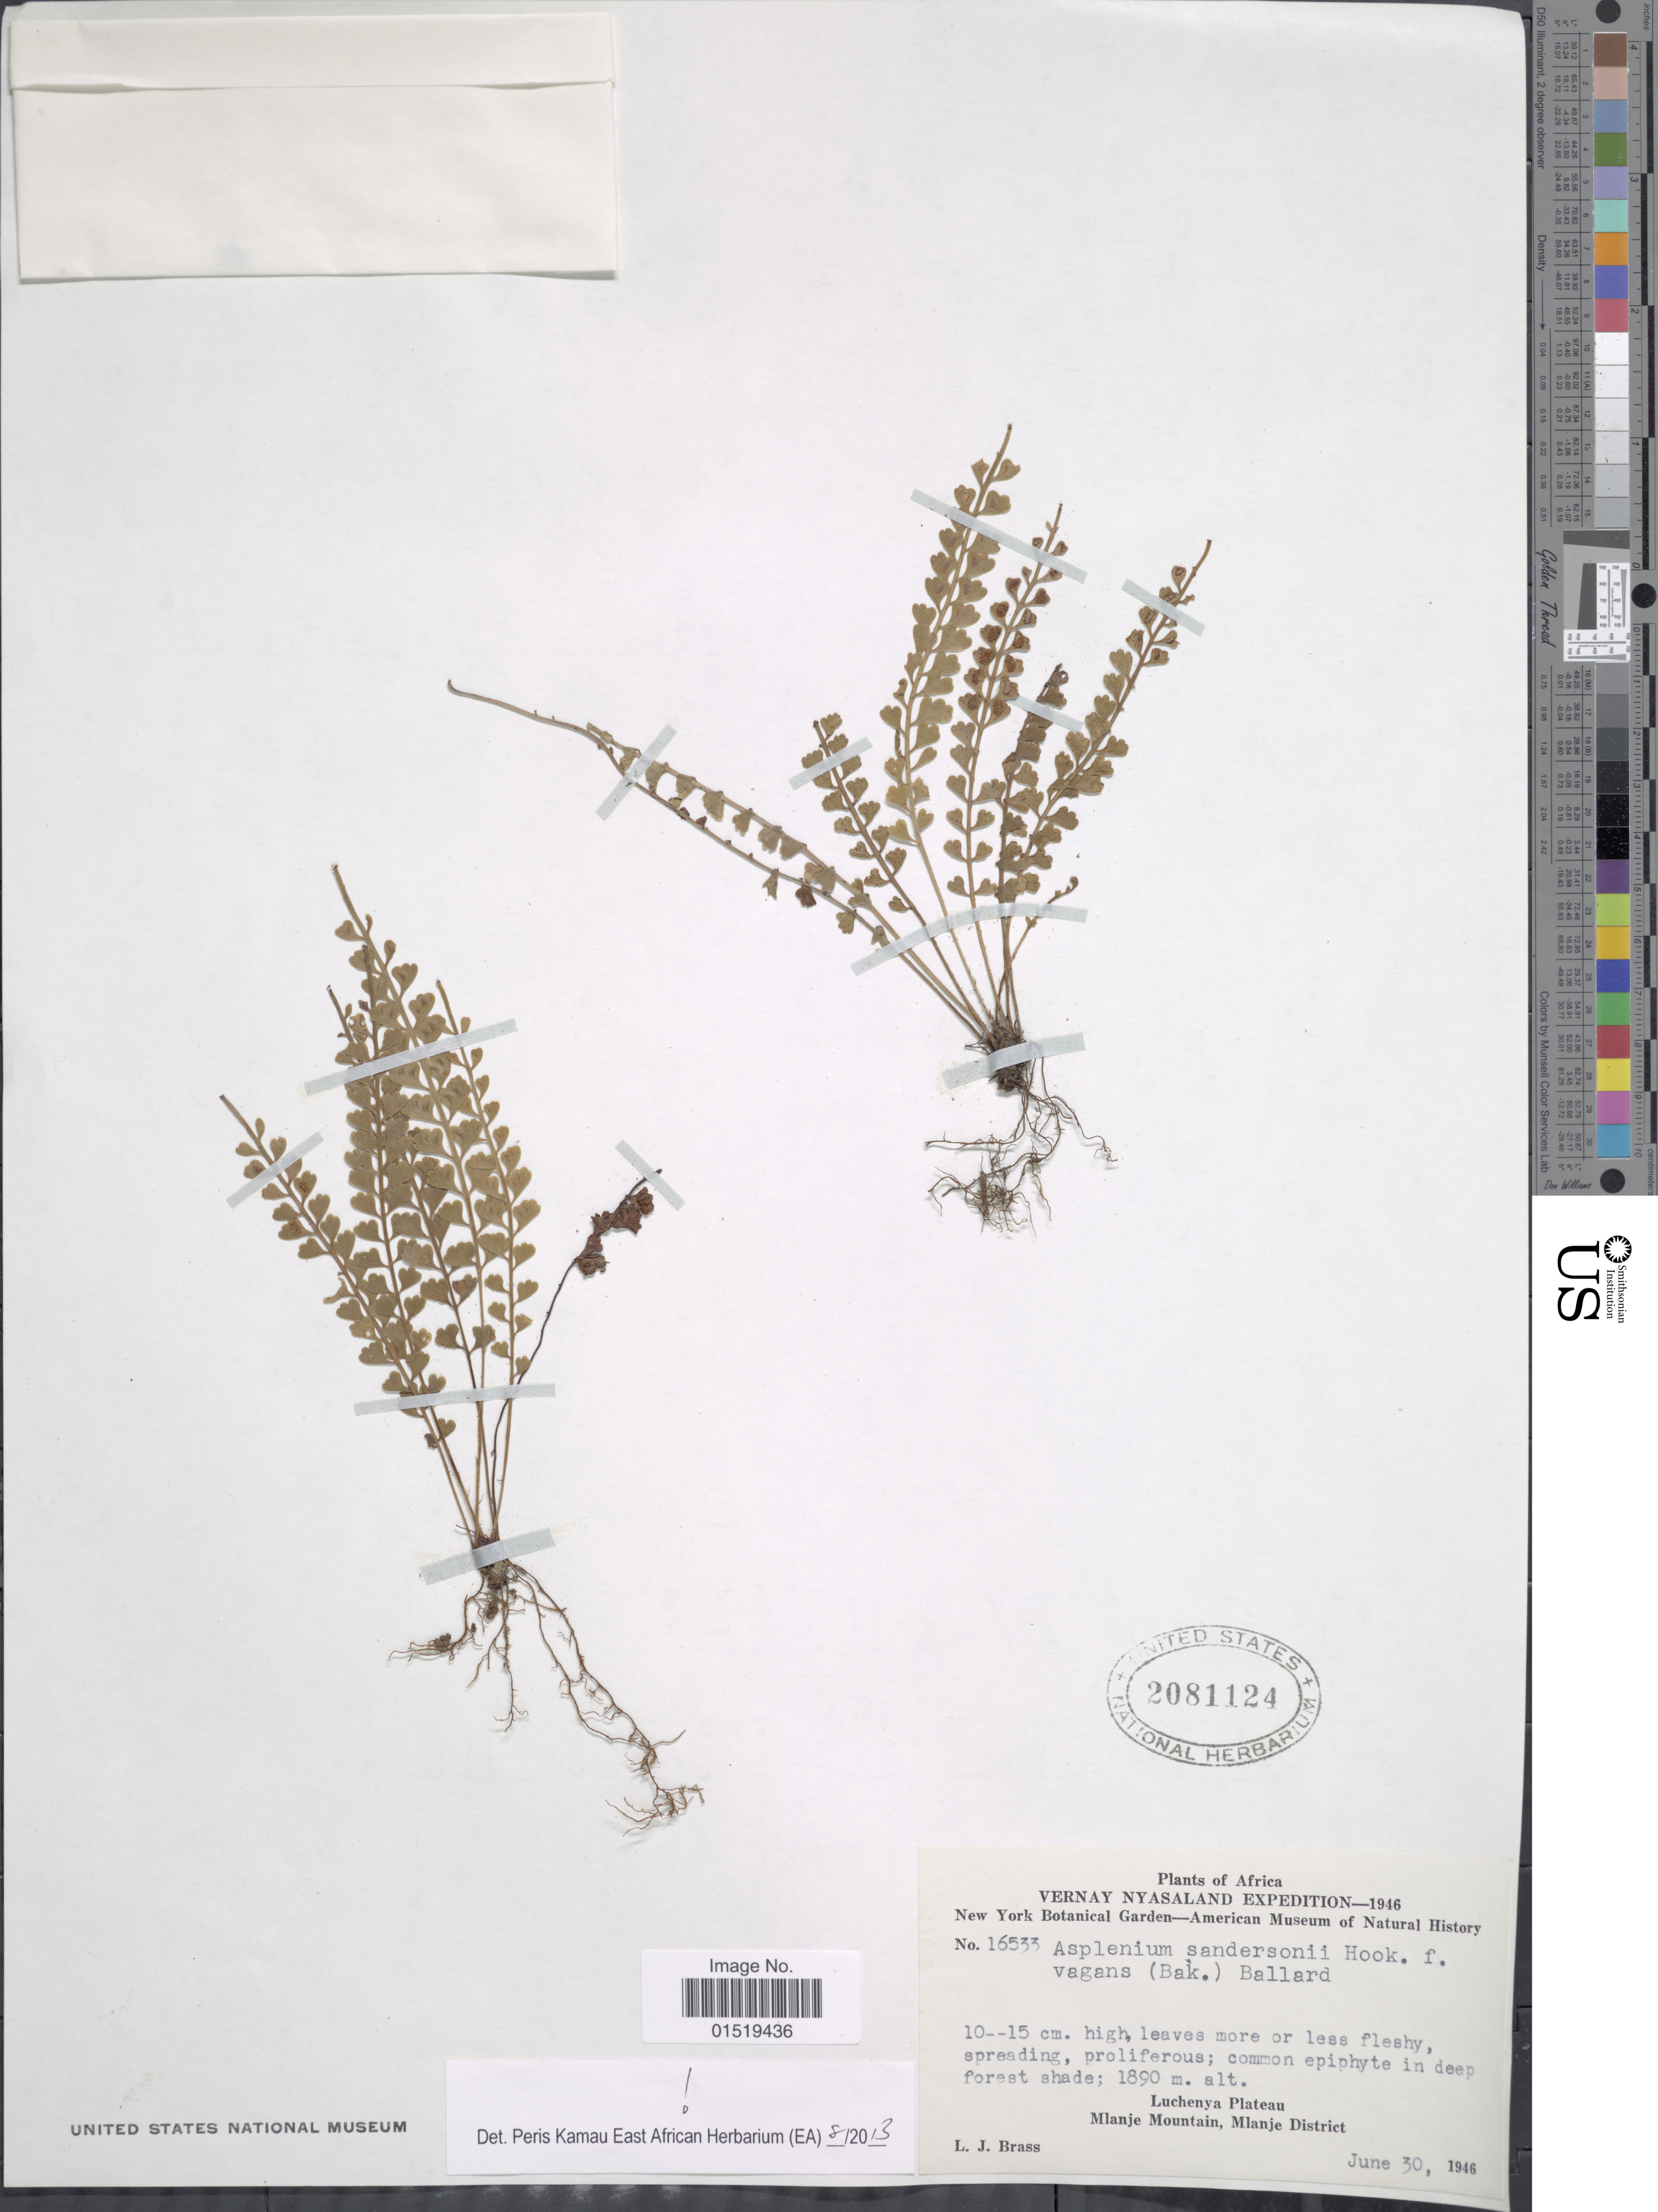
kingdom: Plantae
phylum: Tracheophyta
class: Polypodiopsida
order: Polypodiales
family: Aspleniaceae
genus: Asplenium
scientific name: Asplenium sandersonii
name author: Hook.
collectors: L. J. Brass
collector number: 16533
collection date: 1946-06-30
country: Malawi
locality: Luchenya Plateau. Mlanje Mountain, Mlanje District.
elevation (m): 1890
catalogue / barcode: US 2081124